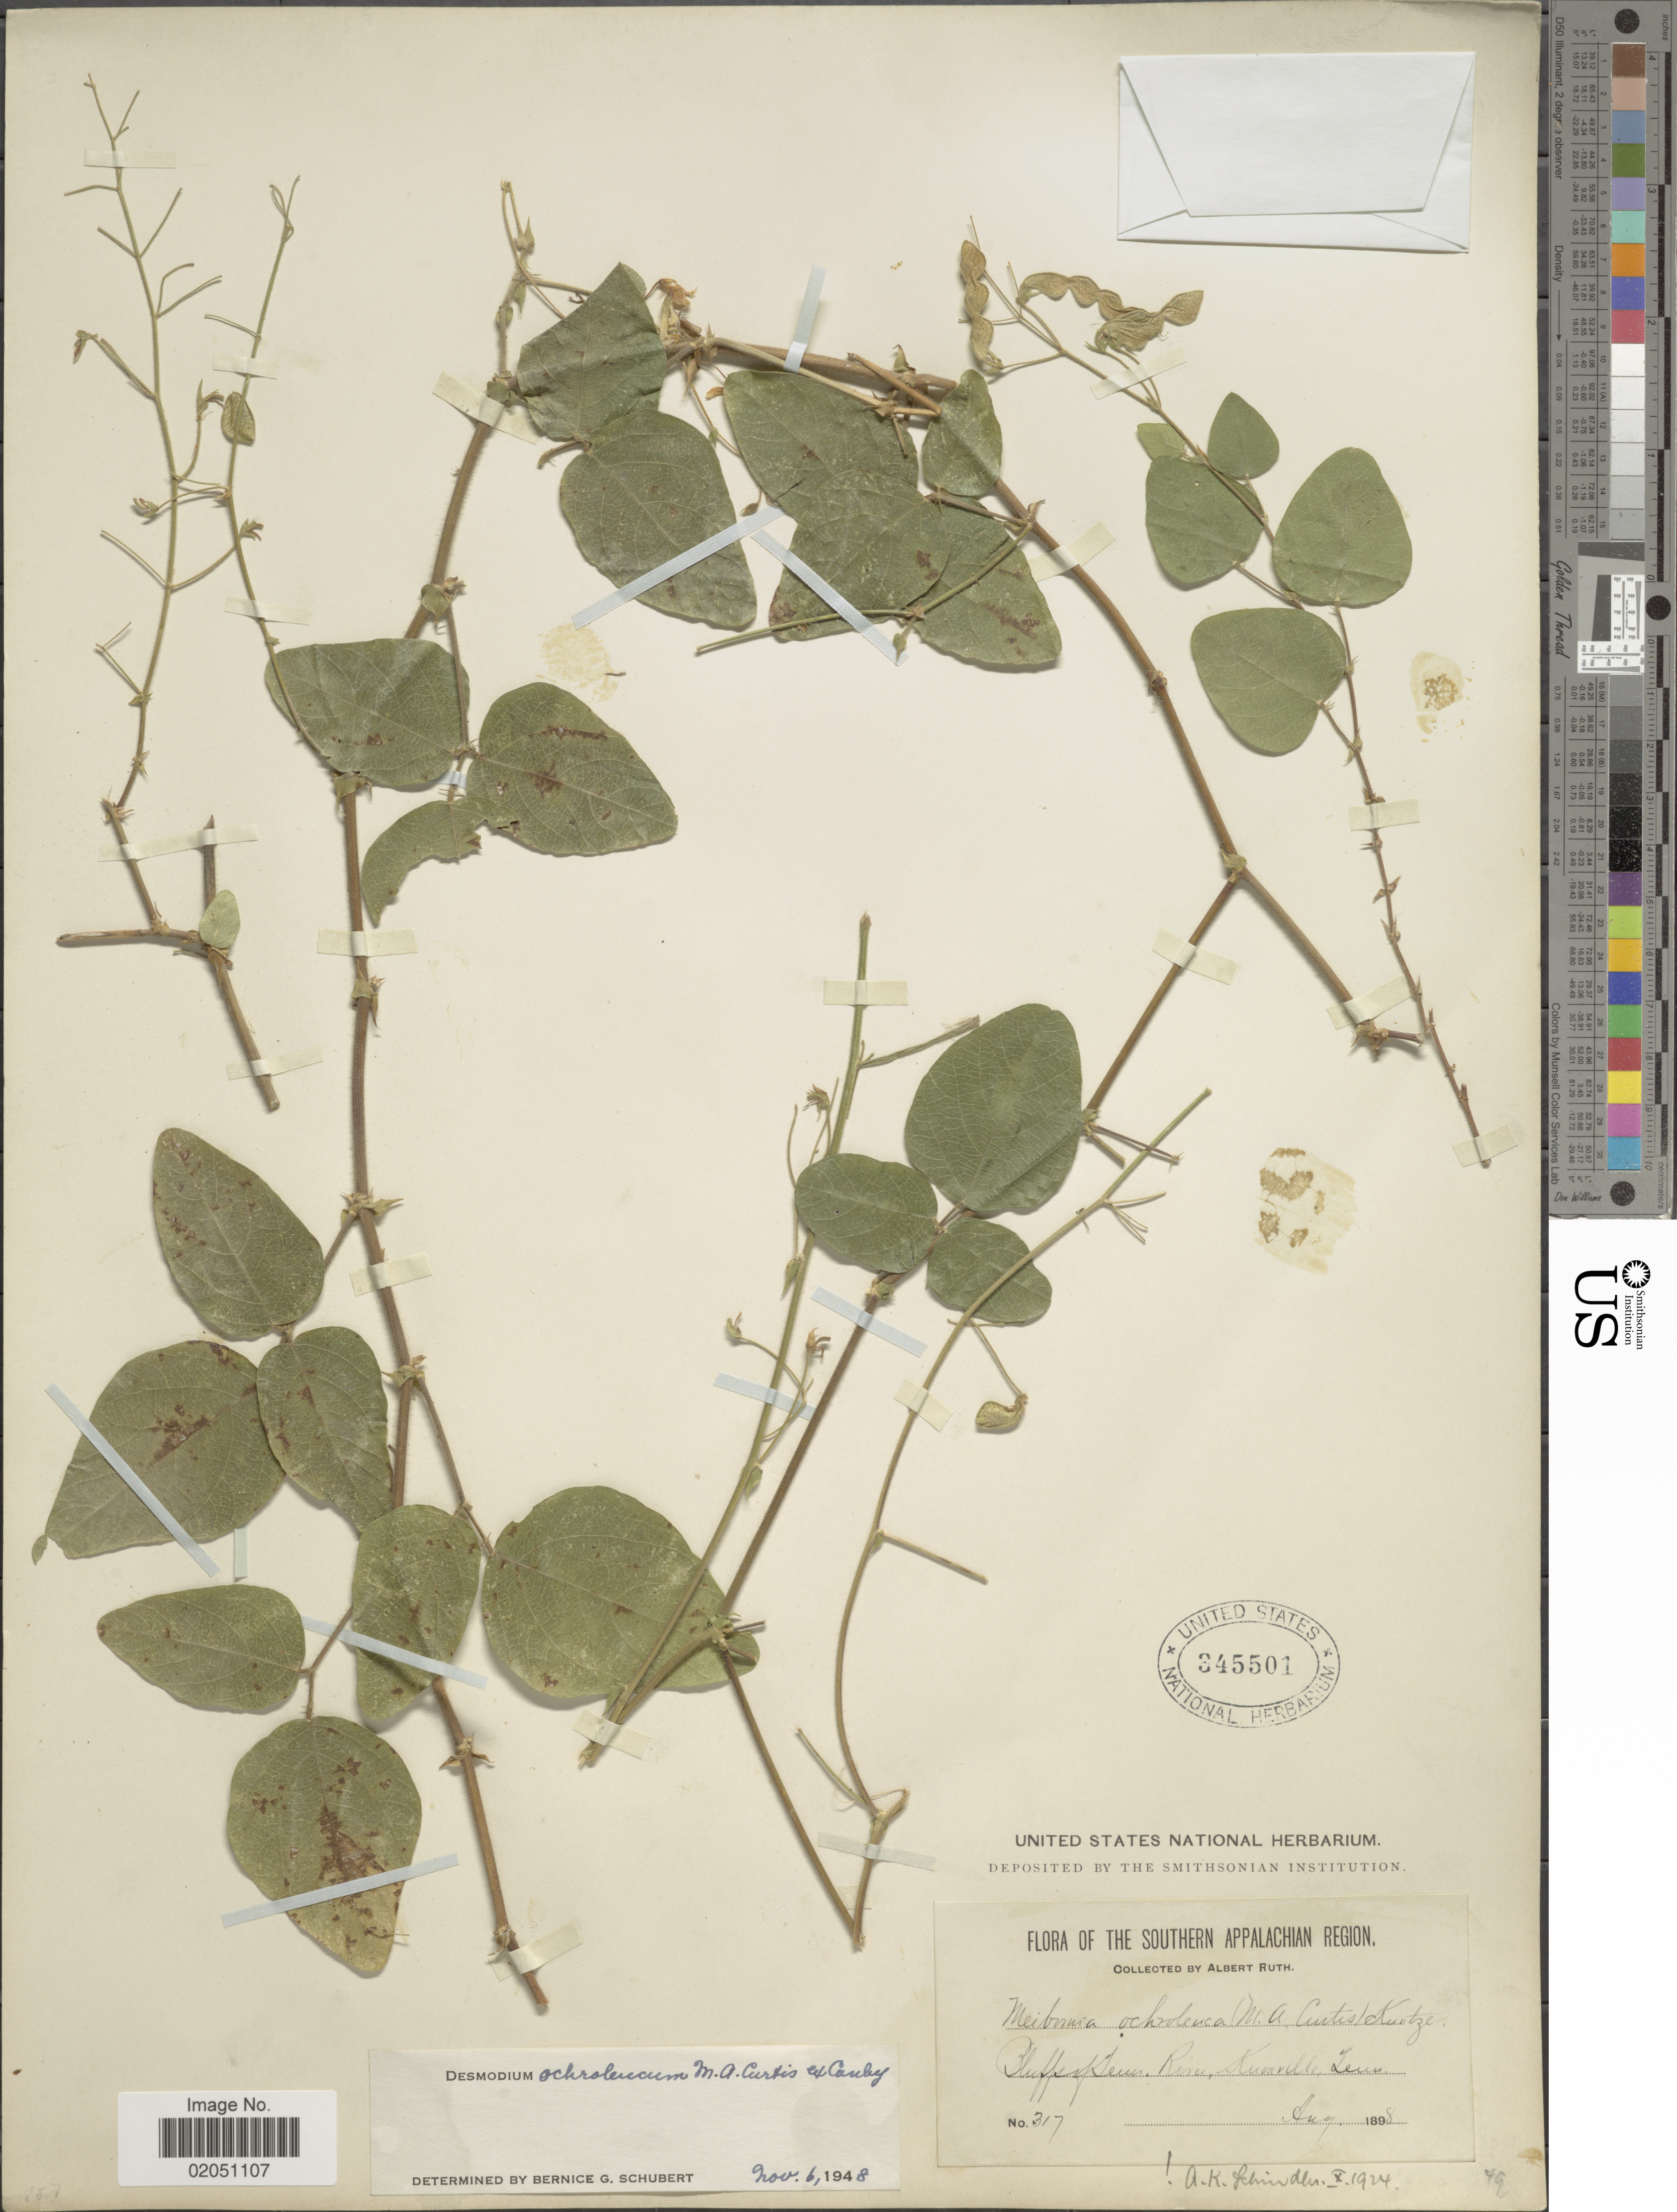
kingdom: Plantae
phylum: Tracheophyta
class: Magnoliopsida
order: Fabales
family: Fabaceae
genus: Desmodium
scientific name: Desmodium ochroleucum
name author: M.A. Curtis ex Canby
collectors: A. Ruth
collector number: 317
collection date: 1898-08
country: United States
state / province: Tennessee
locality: The Southern Appalachian Region, Bluffs of Tenn. River, Kuaville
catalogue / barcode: US 345501